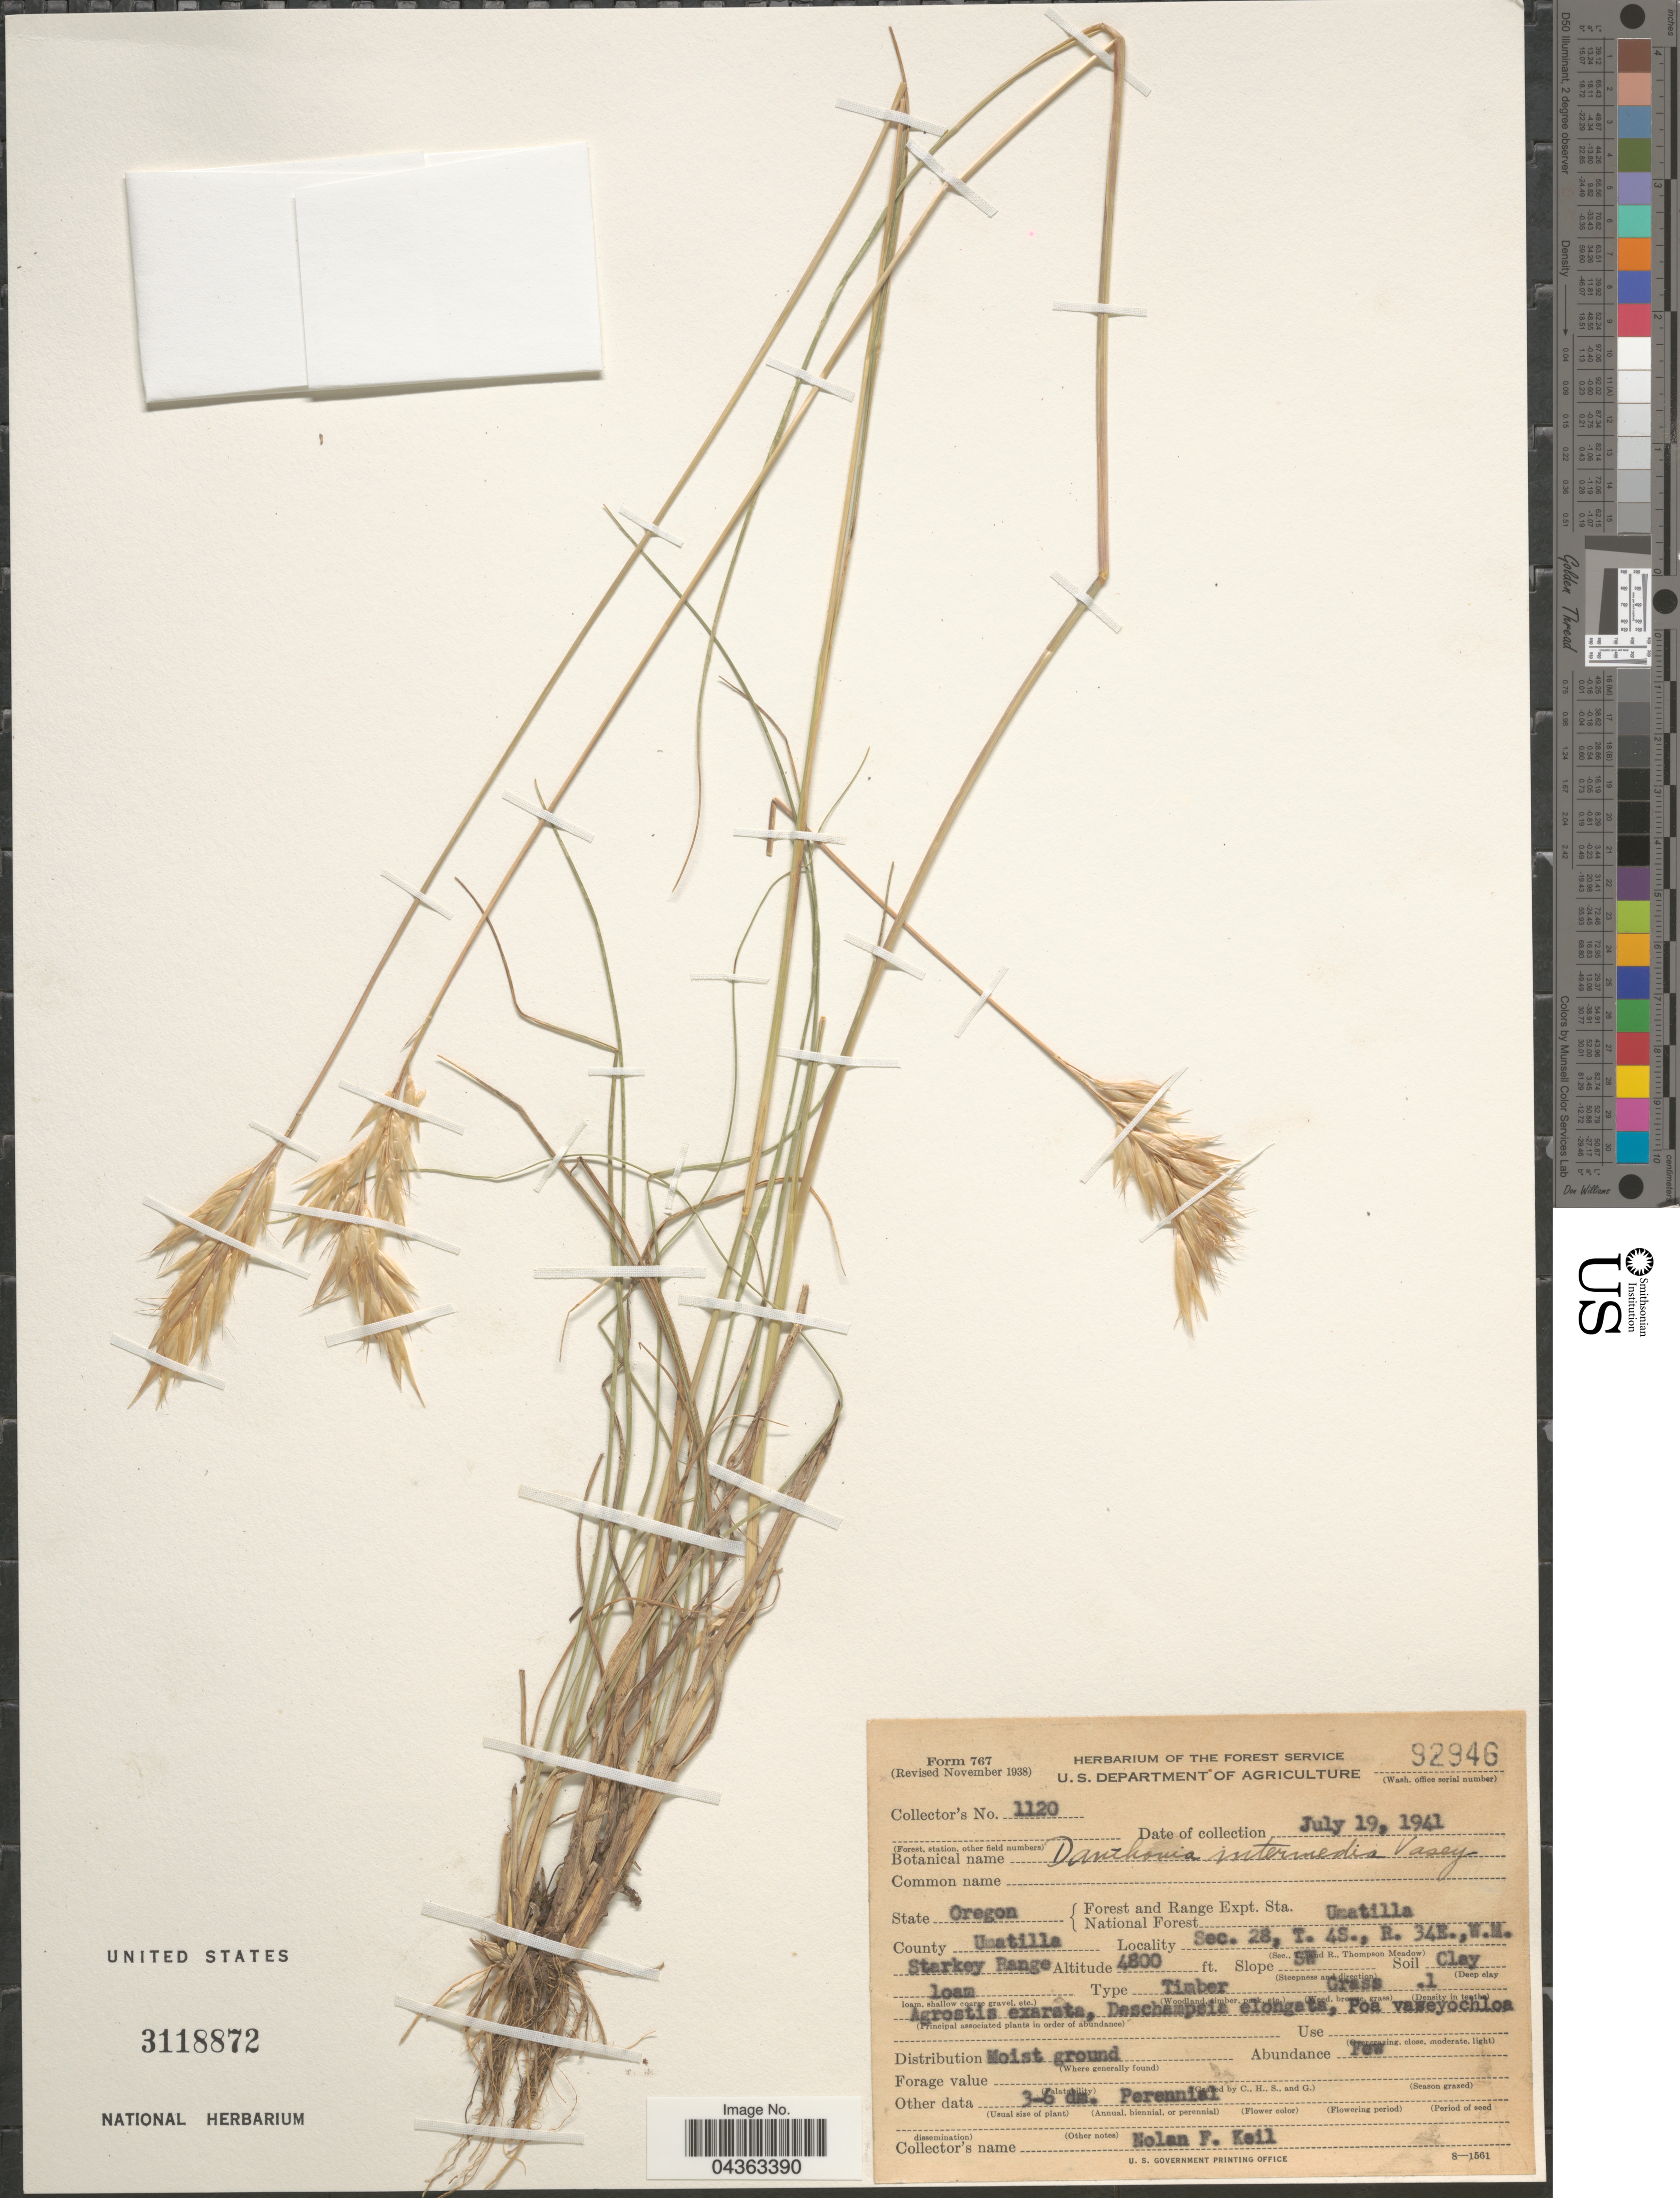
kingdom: Plantae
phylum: Tracheophyta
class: Liliopsida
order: Poales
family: Poaceae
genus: Danthonia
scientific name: Danthonia intermedia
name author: Vasey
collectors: N. Keil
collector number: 1120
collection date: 1941-07-19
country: United States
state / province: Oregon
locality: Forest and Range Expt. Sta. National Forest Umatilla. County Umatilla. Sec. 28, T. 4S., R. 34E., W.M. Starkey Range. Slope SW.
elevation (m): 1463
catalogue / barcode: US 3118872